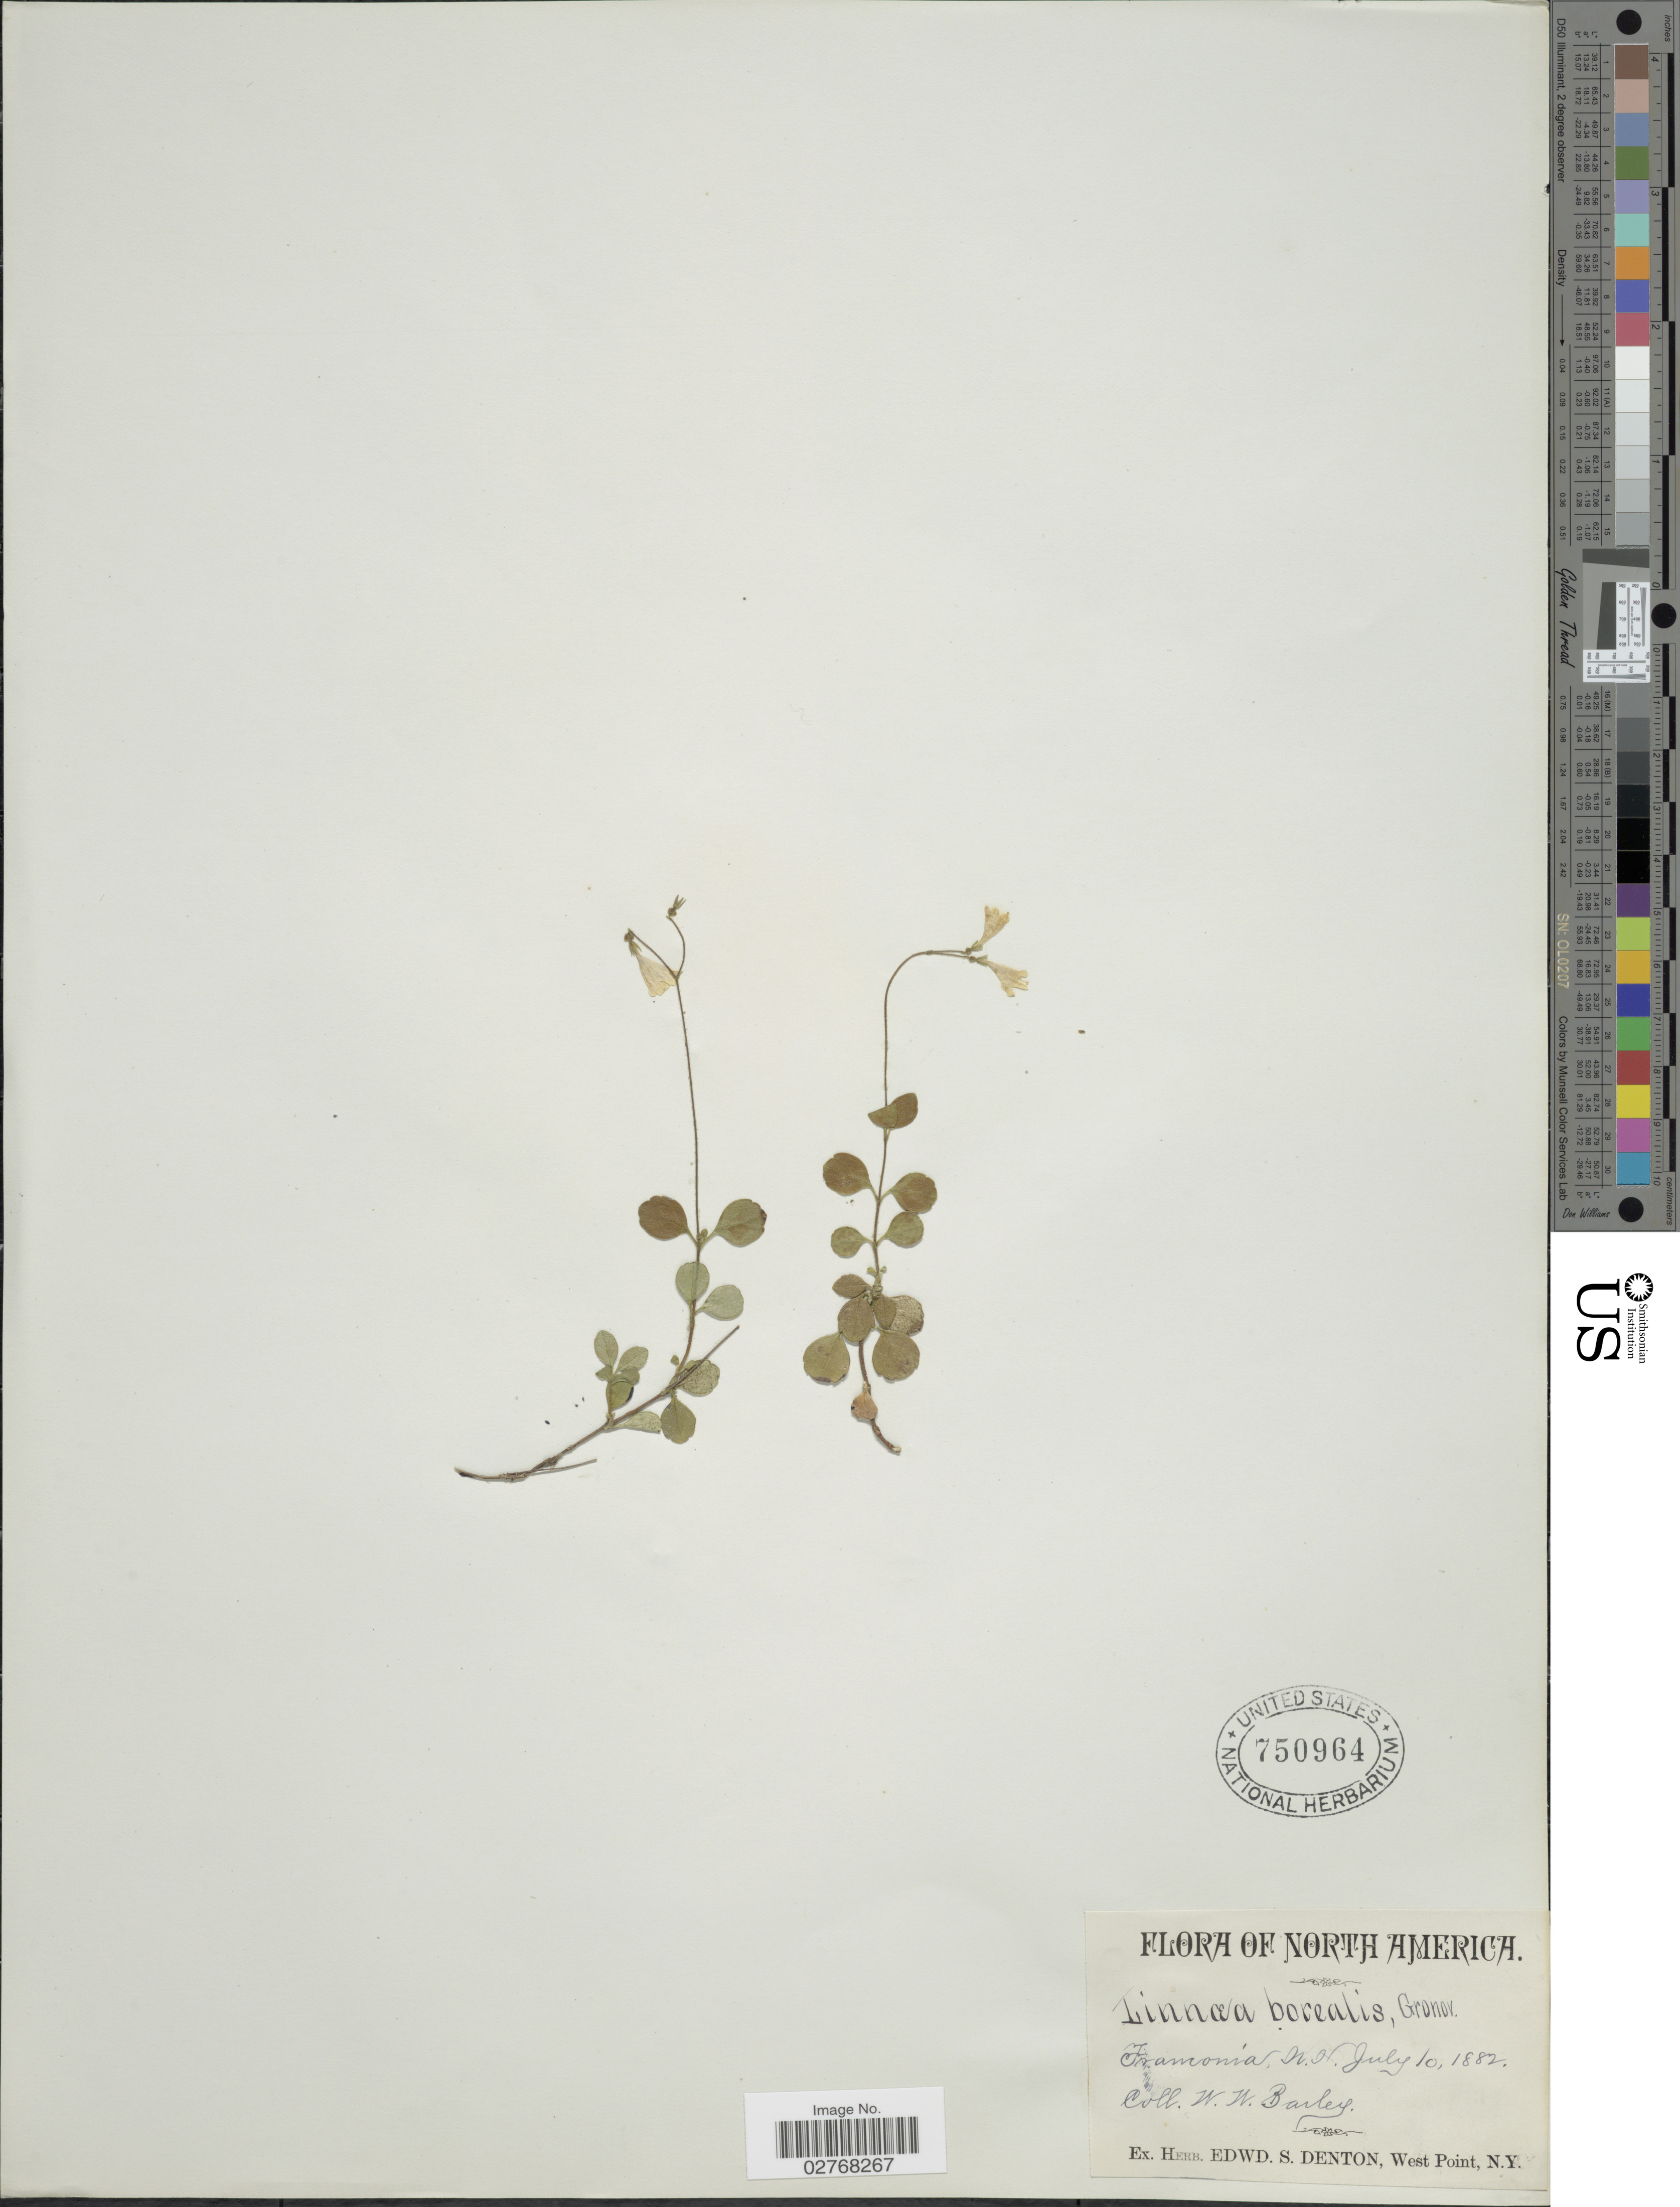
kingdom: Plantae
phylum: Tracheophyta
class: Magnoliopsida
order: Dipsacales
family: Caprifoliaceae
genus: Linnaea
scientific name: Linnaea borealis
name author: L.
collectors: W. W. Bailey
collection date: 1882-07-10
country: United States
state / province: New Hampshire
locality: Franconia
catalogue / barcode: US 750964